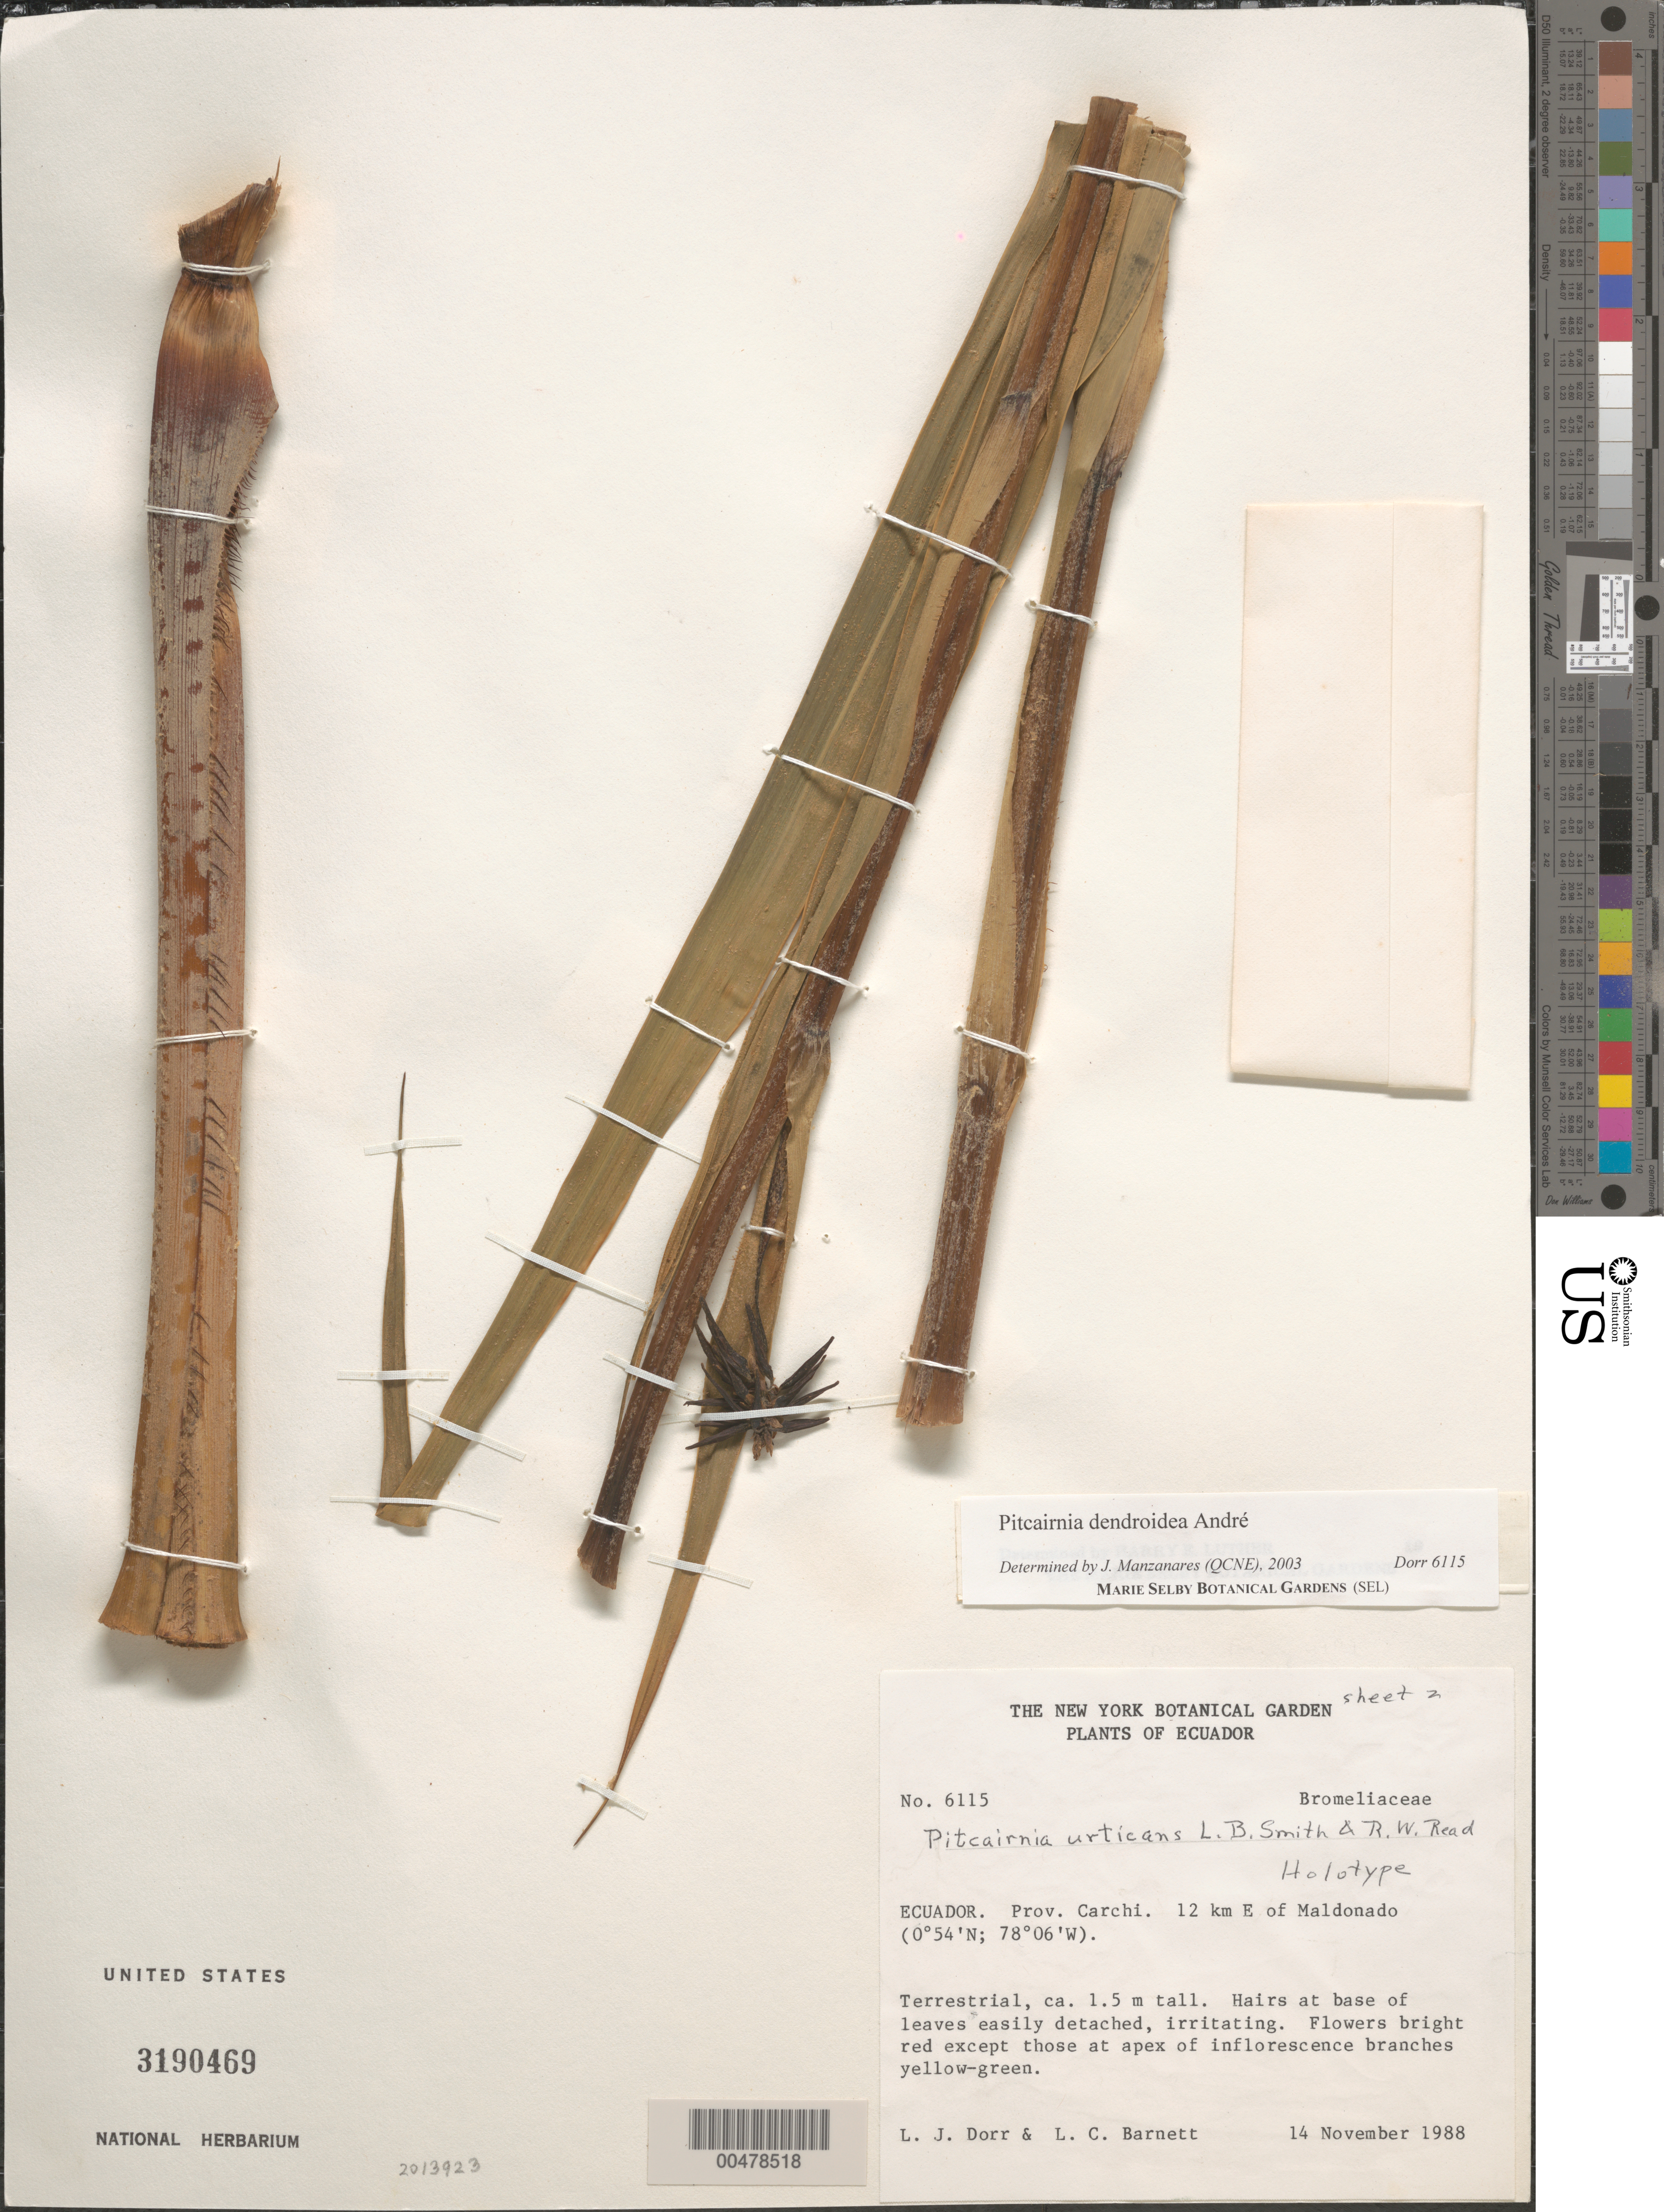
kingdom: Plantae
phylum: Tracheophyta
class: Liliopsida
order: Poales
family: Bromeliaceae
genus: Pitcairnia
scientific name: Pitcairnia dendroidea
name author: André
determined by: Manzanares, J. M.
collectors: L. J. Dorr & L. C. Barnett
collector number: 6115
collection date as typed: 14 Nov 1988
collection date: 1988-11-14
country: Ecuador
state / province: Carchi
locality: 12 km E of Maldonado.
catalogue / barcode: US 3190469